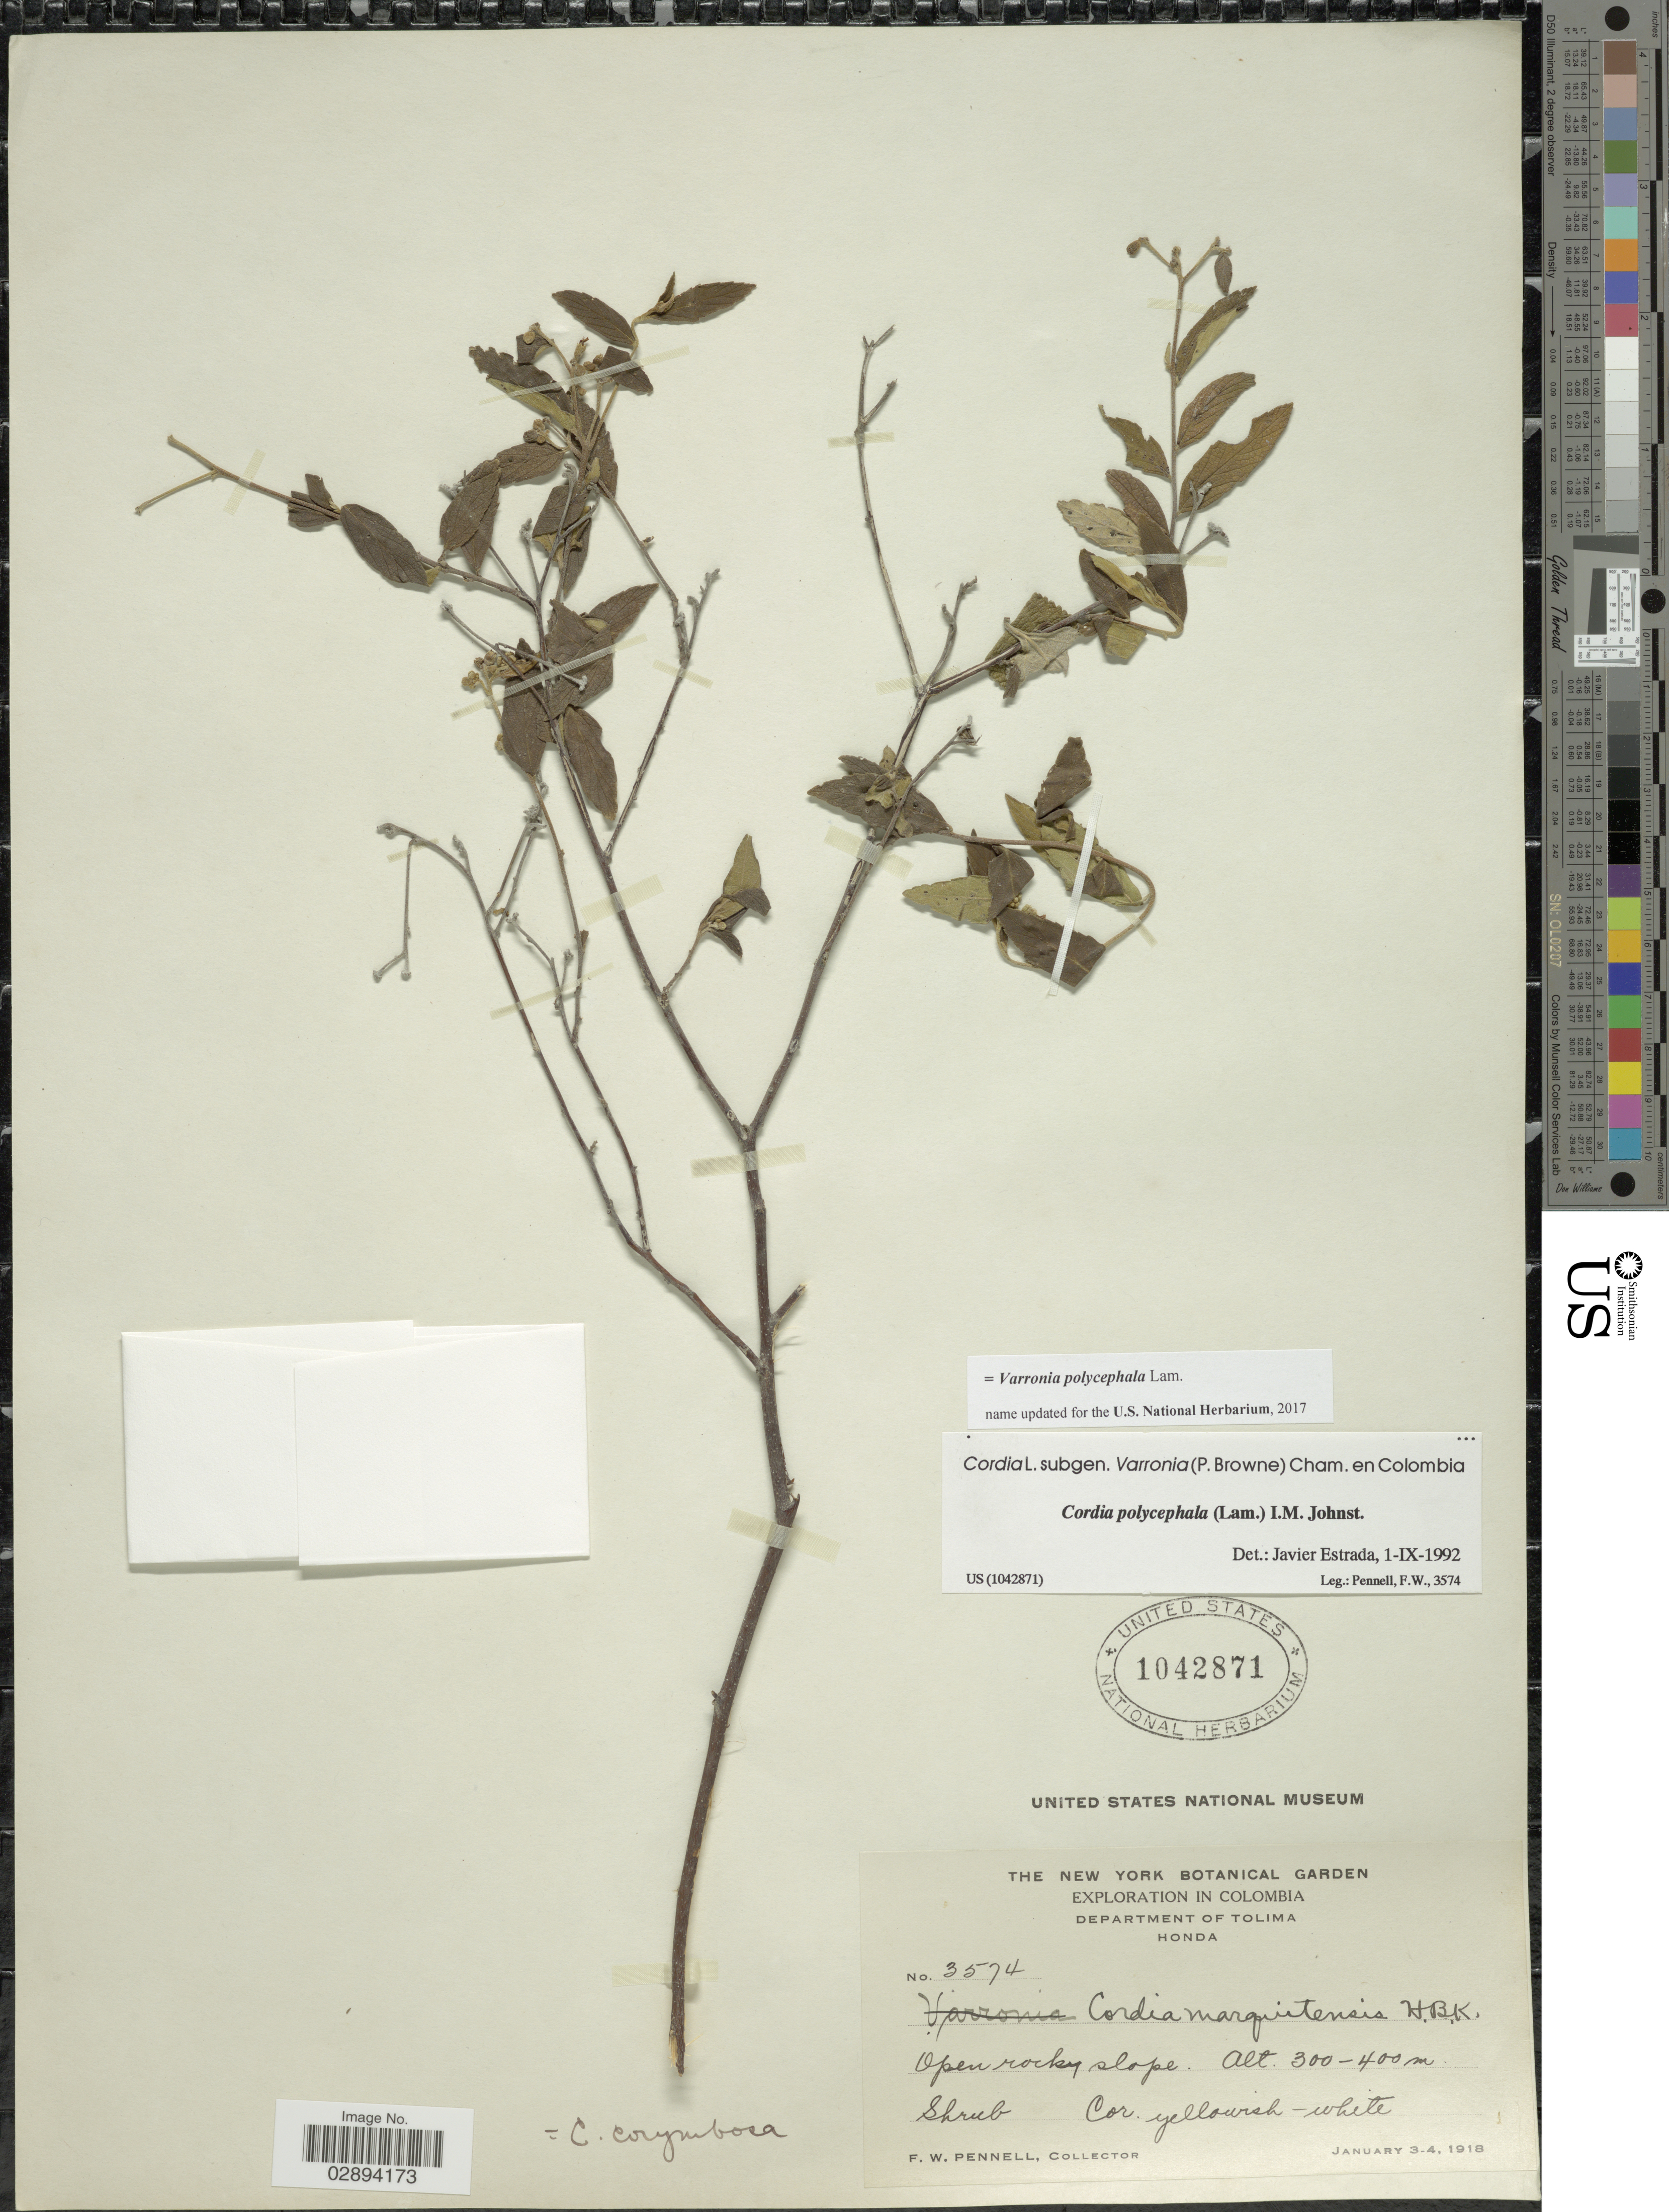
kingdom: Plantae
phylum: Tracheophyta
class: Magnoliopsida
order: Boraginales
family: Cordiaceae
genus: Varronia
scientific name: Varronia polycephala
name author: Lam.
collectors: F. W. Pennell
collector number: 3574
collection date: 1918-01-03/1918-01-04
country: Colombia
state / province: Tolima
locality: Department of Tolima, Honda, Open rocky slope.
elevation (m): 300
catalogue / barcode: US 1042871